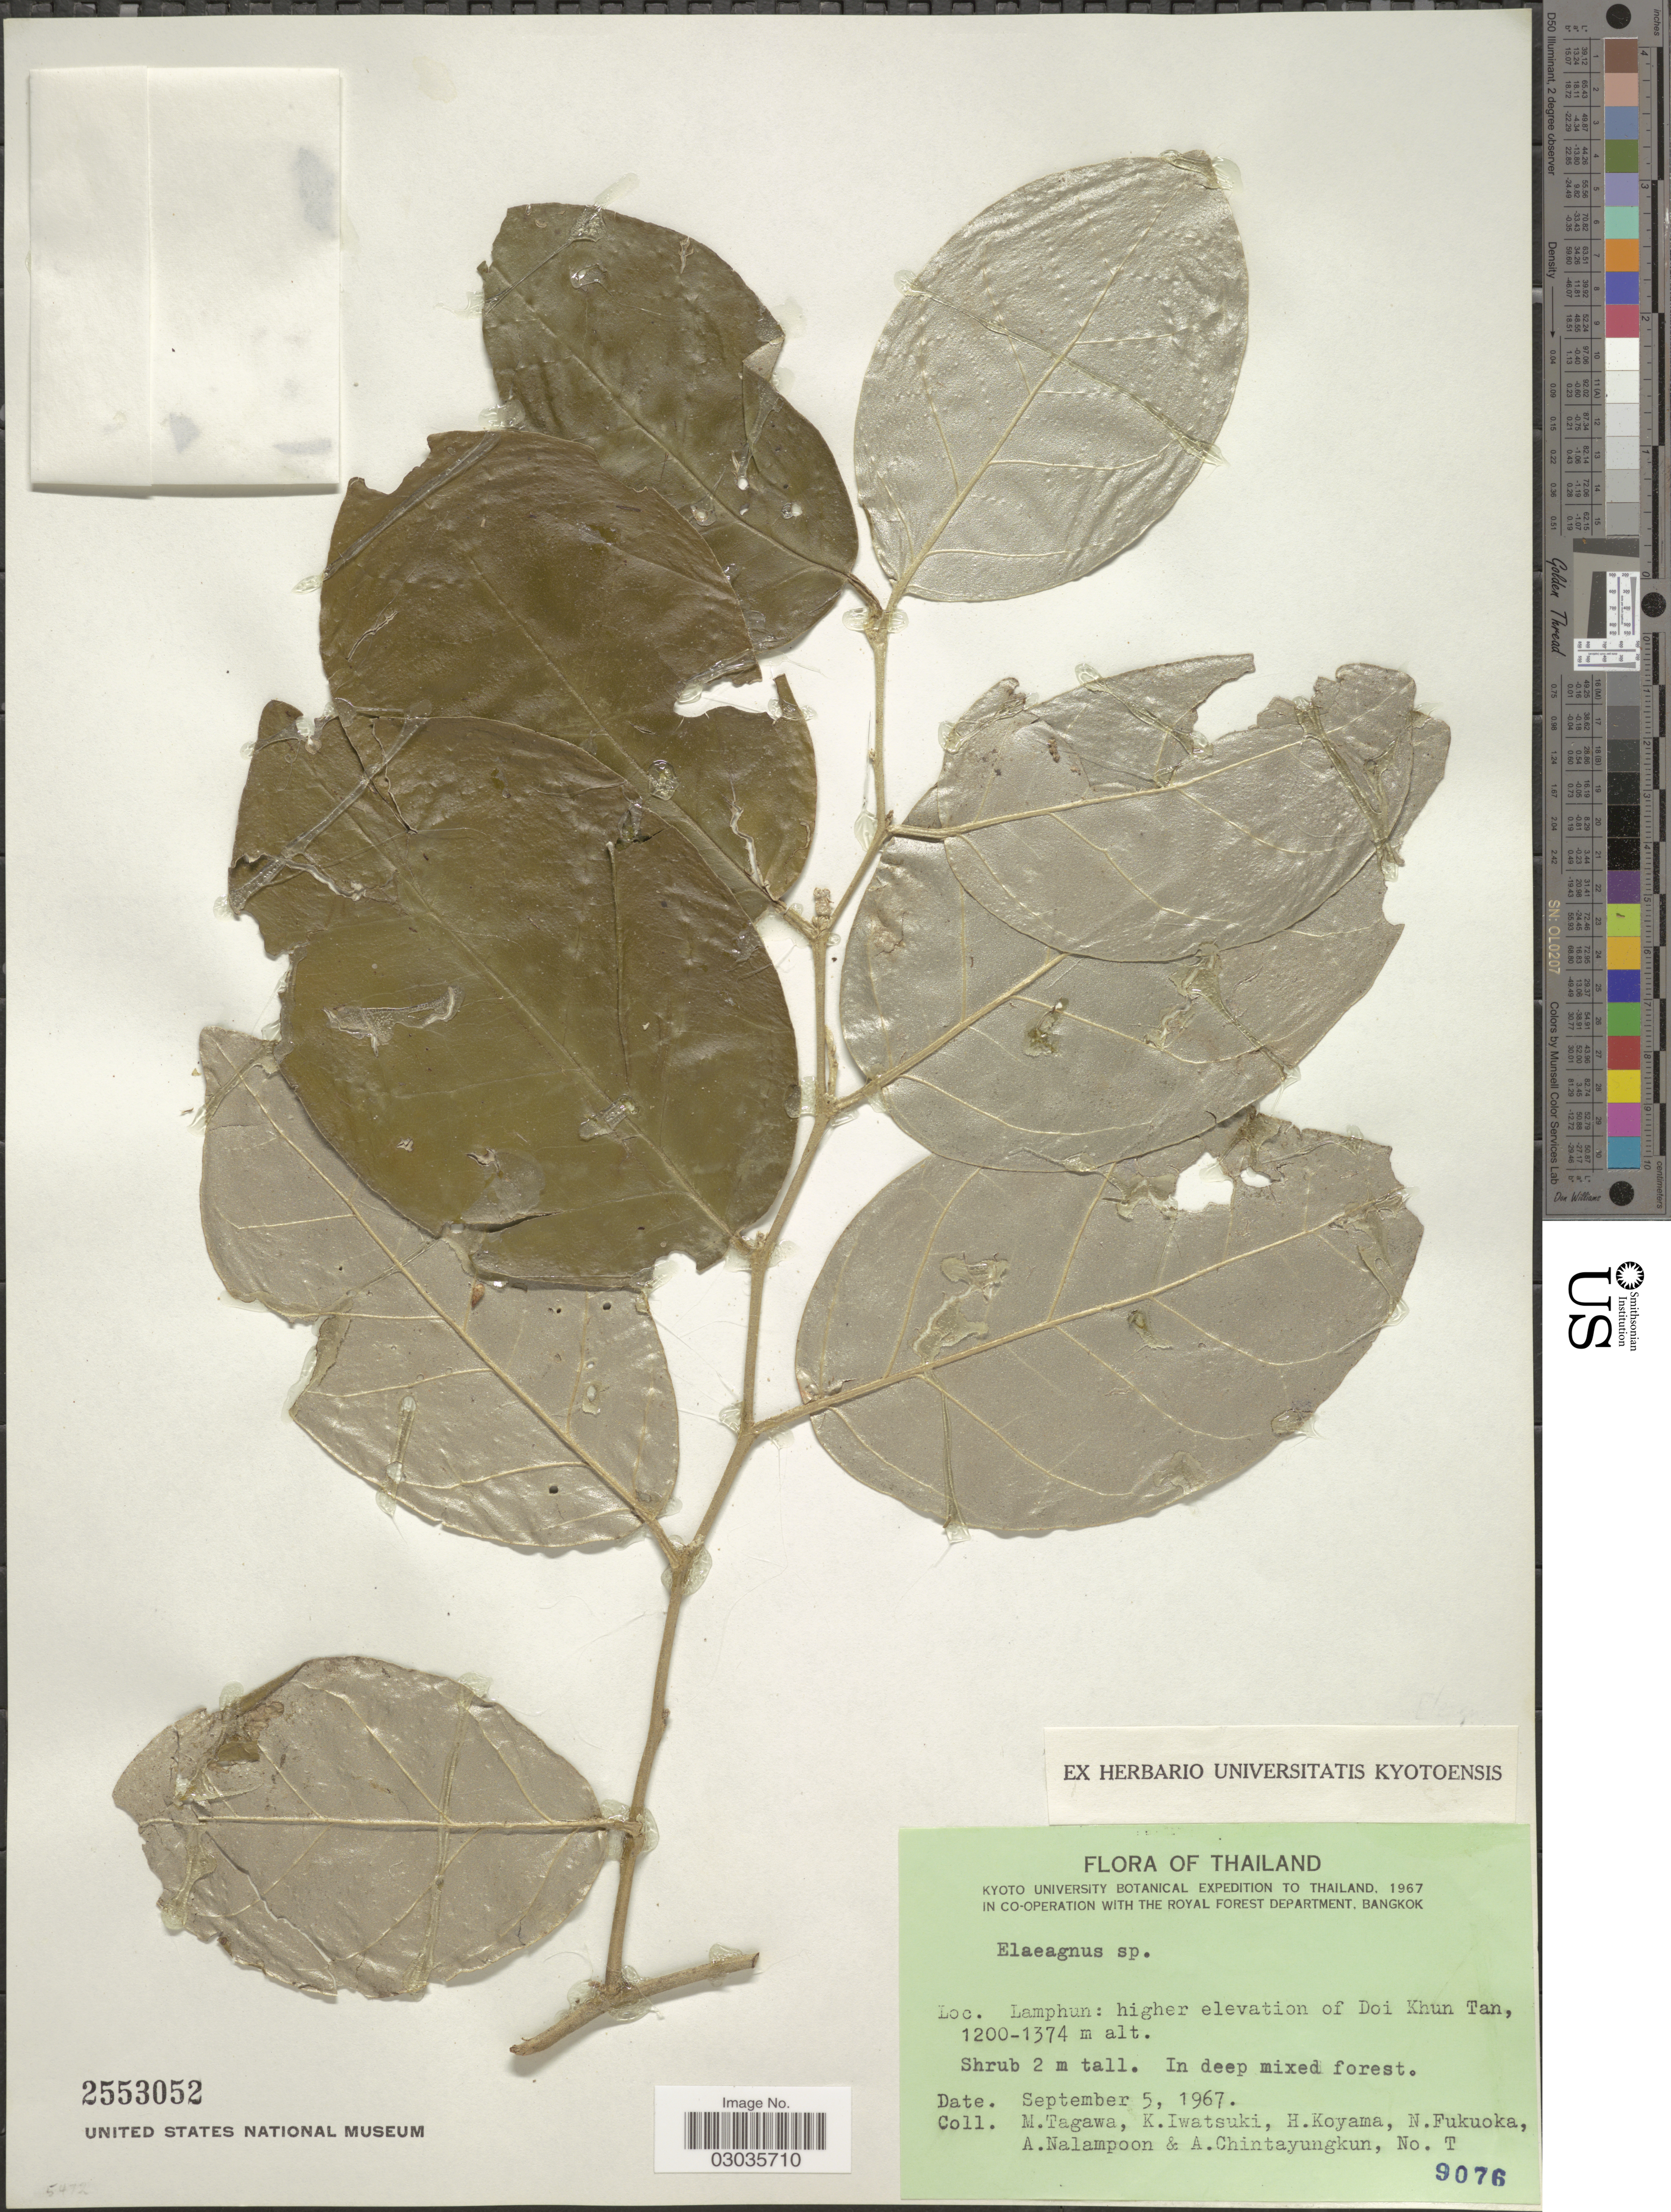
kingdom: Plantae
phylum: Tracheophyta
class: Magnoliopsida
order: Rosales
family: Elaeagnaceae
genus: Elaeagnus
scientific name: Elaeagnus sp.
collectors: M. Tagawa, K. Iwatsuki, H. Koyama, N. Fukuoka & et al.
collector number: T9076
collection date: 1967-09-05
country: Thailand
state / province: Lamphun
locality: Higher elevation of Doi Khun Tan.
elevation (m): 1200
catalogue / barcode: US 2553052